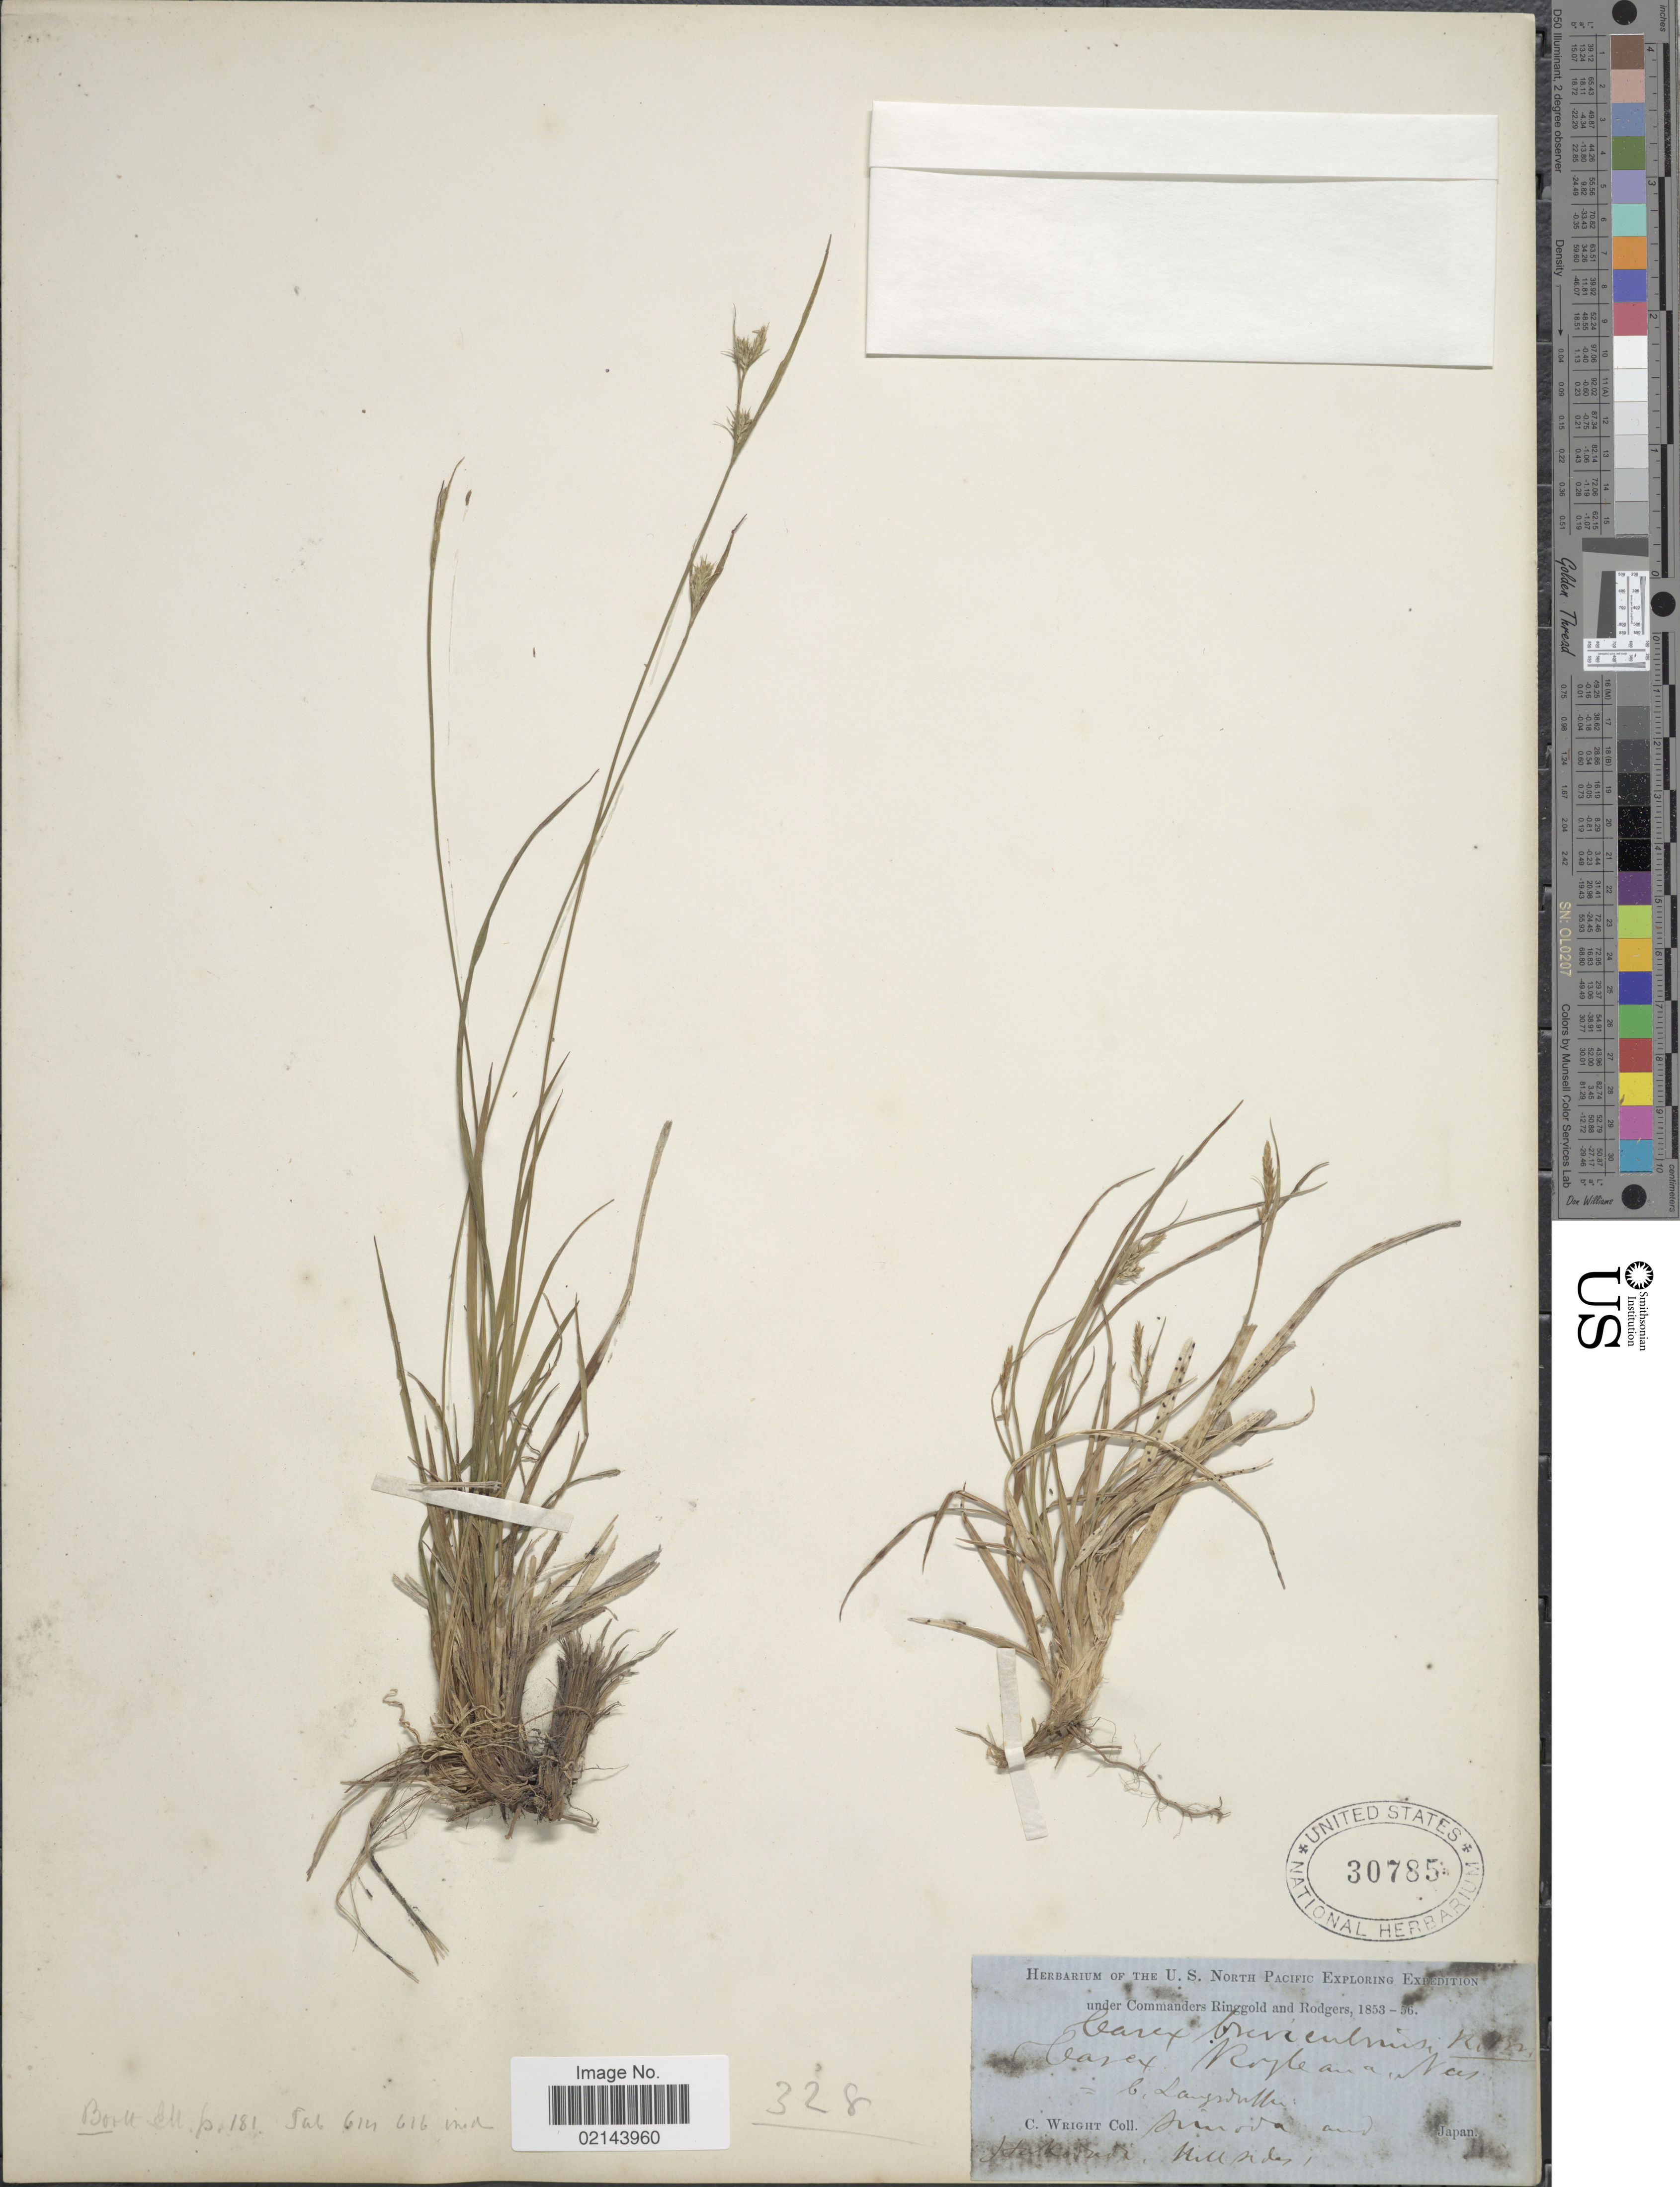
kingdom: Plantae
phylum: Tracheophyta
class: Liliopsida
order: Poales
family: Cyperaceae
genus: Carex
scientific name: Carex breviculmis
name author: R. Br.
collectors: C. Wright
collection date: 1853/1856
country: Japan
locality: Simoda and Hakodadi, Hill sides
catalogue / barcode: US 30785